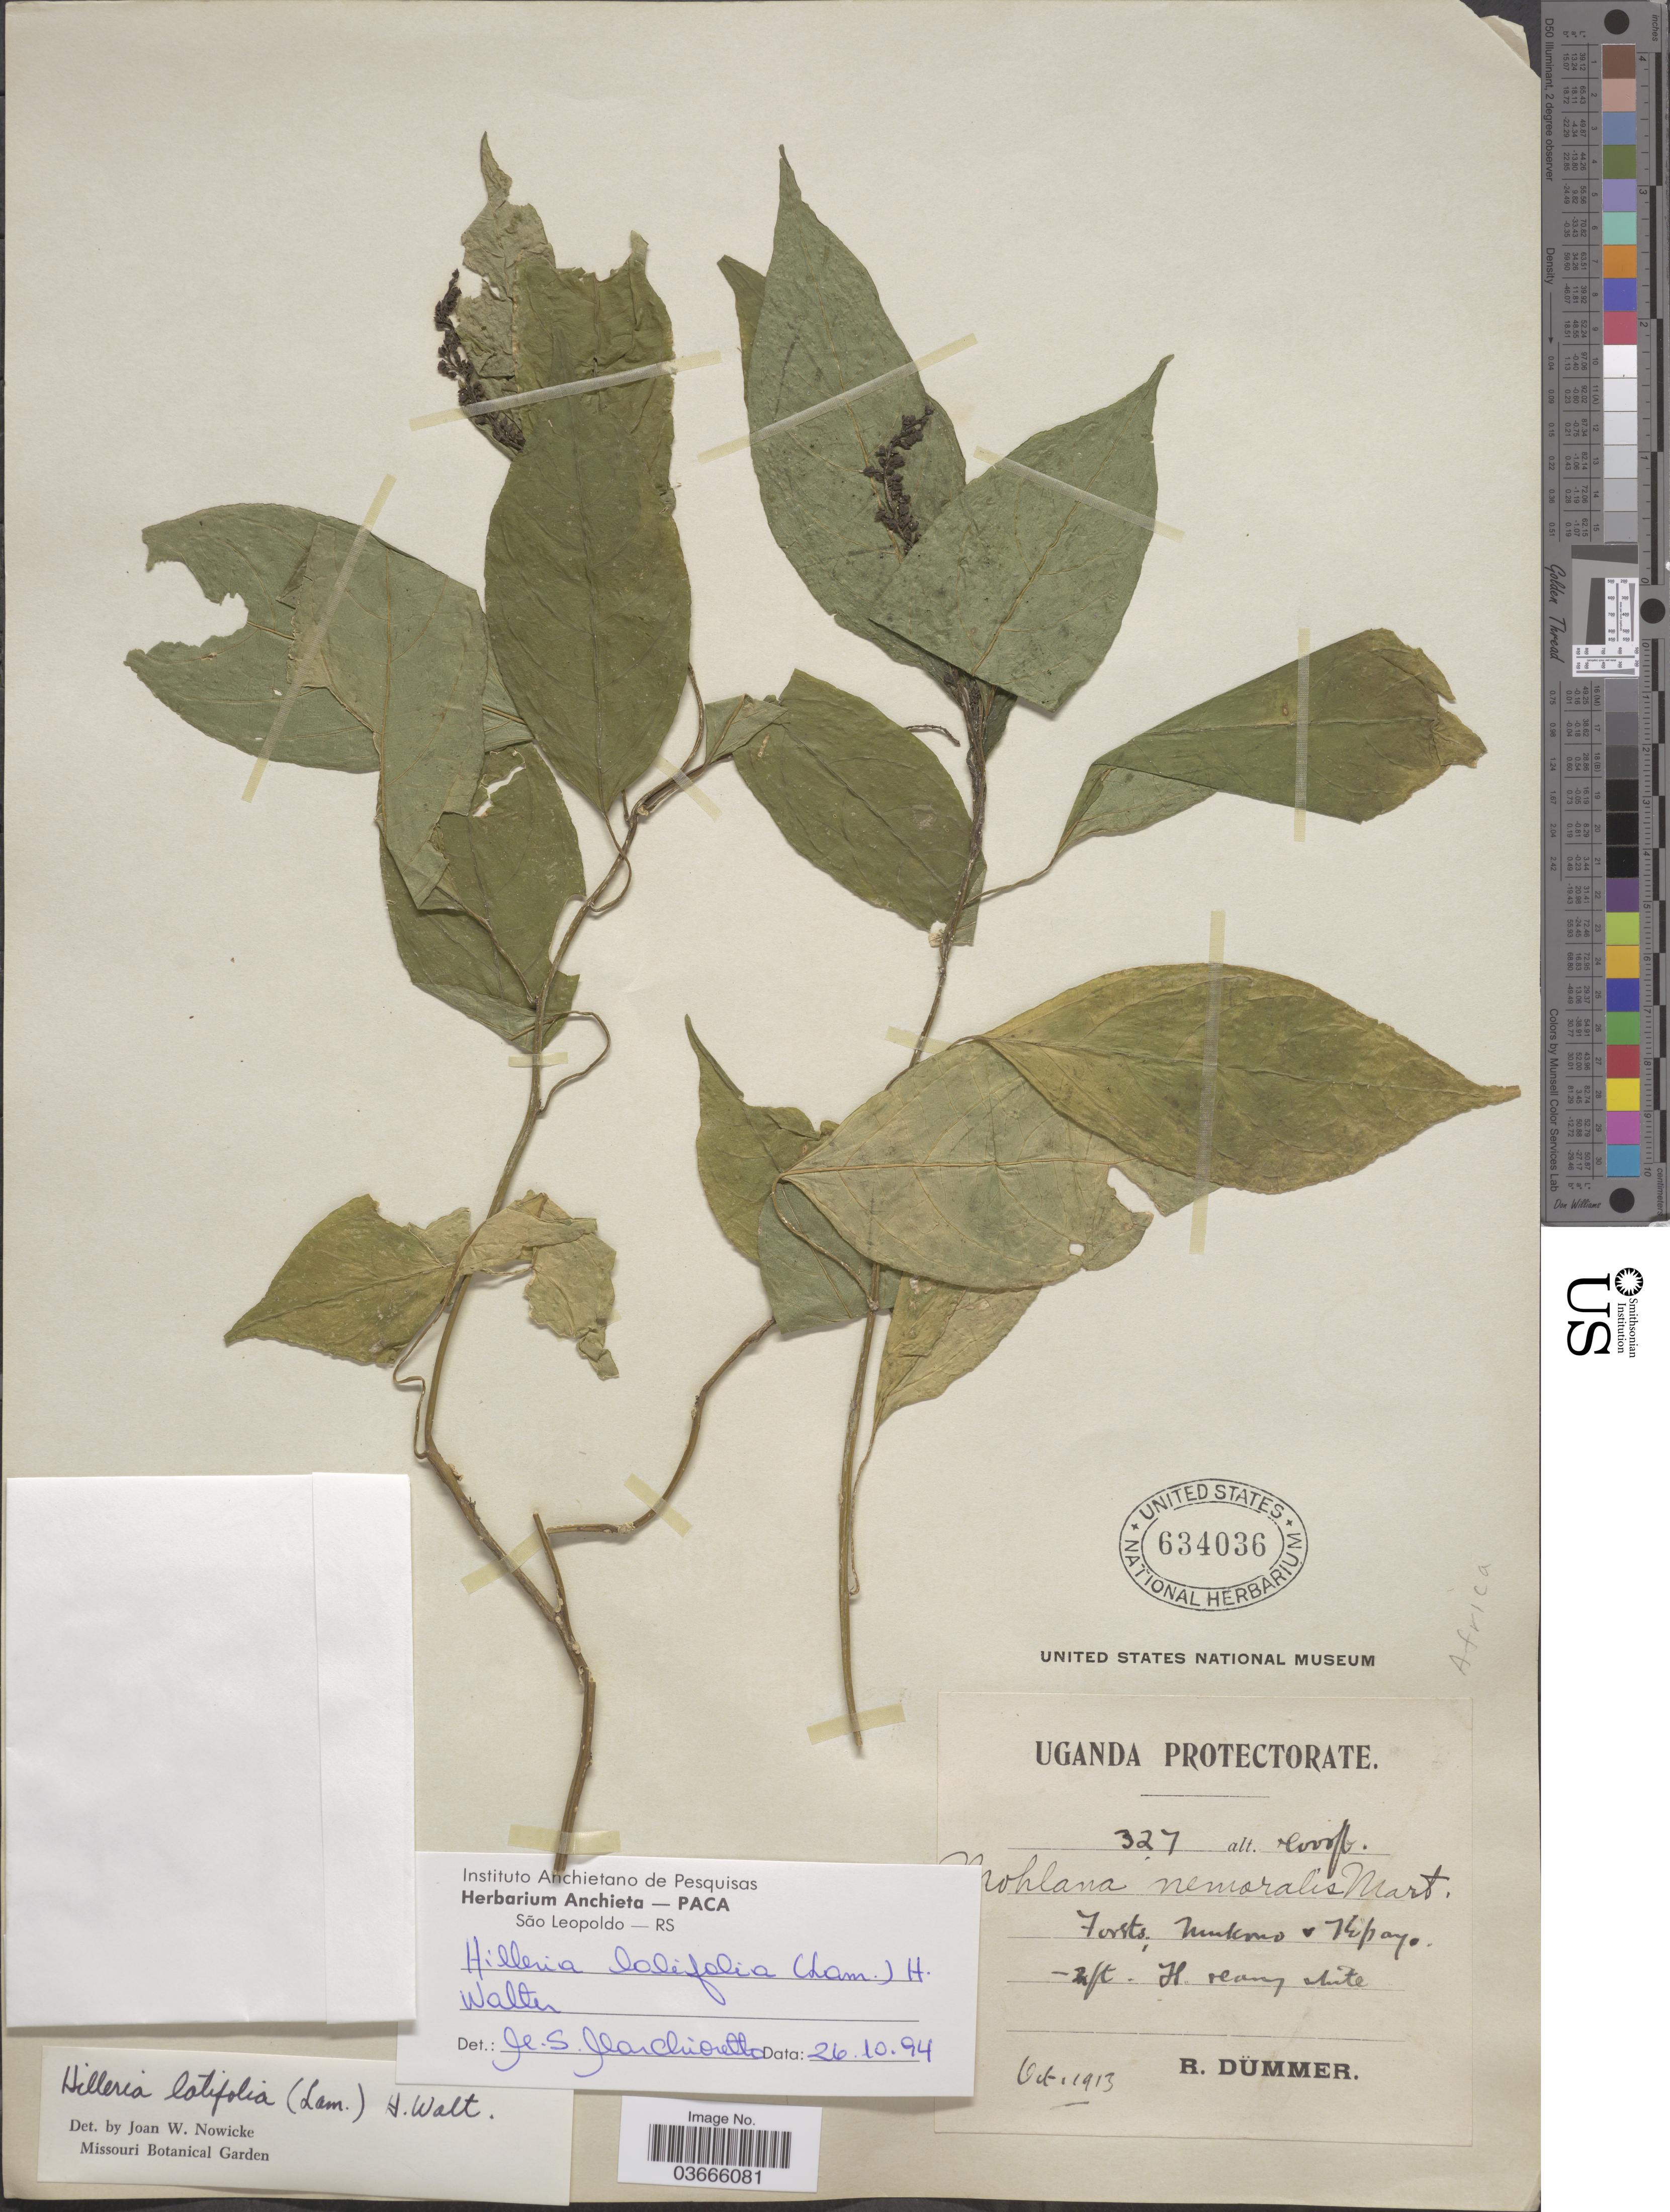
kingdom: Plantae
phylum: Tracheophyta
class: Magnoliopsida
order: Caryophyllales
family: Phytolaccaceae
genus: Hilleria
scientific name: Hilleria latifolia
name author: (Lam.) H. Walter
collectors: R. A. Dümmer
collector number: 327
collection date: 1913-10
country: Uganda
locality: Uganda Protectorate. Forests. Mukono + Kipayo.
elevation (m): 1219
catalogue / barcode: US 634036